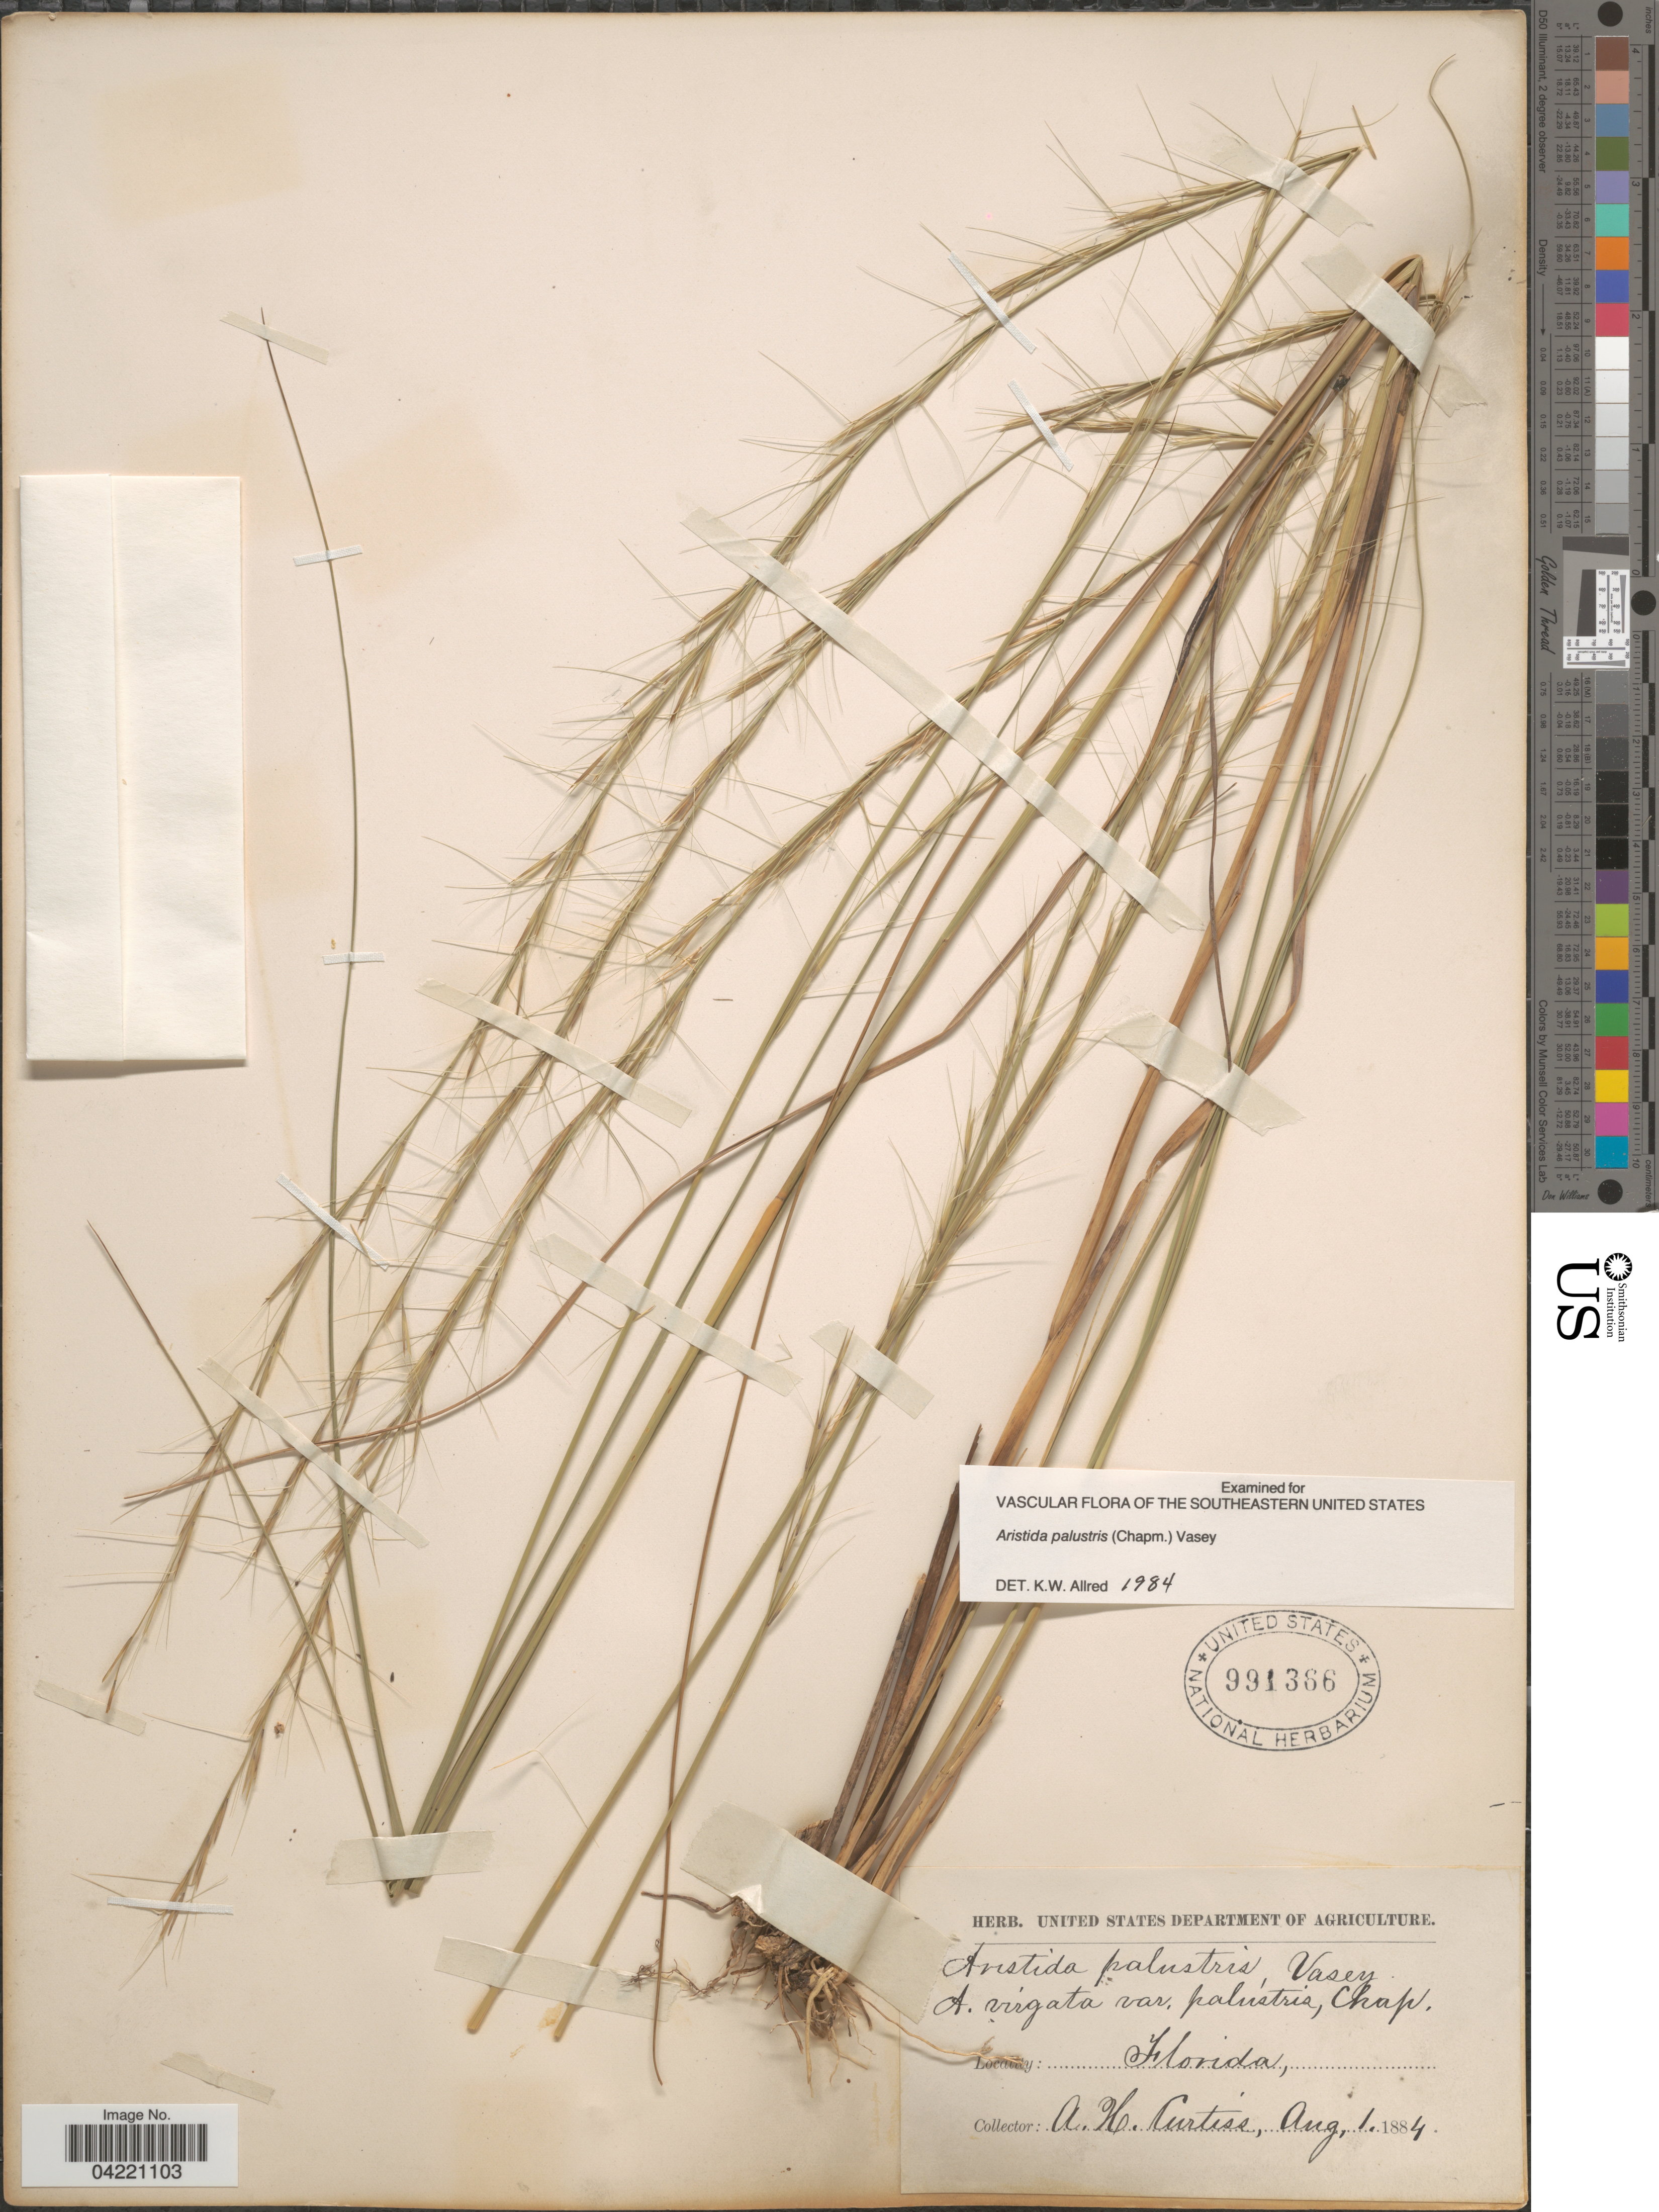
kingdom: Plantae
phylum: Tracheophyta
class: Liliopsida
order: Poales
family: Poaceae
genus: Aristida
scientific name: Aristida palustris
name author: (Chapm.) Vasey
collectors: A. H. Curtiss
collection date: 1884-08-01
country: United States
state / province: Florida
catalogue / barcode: US 991366